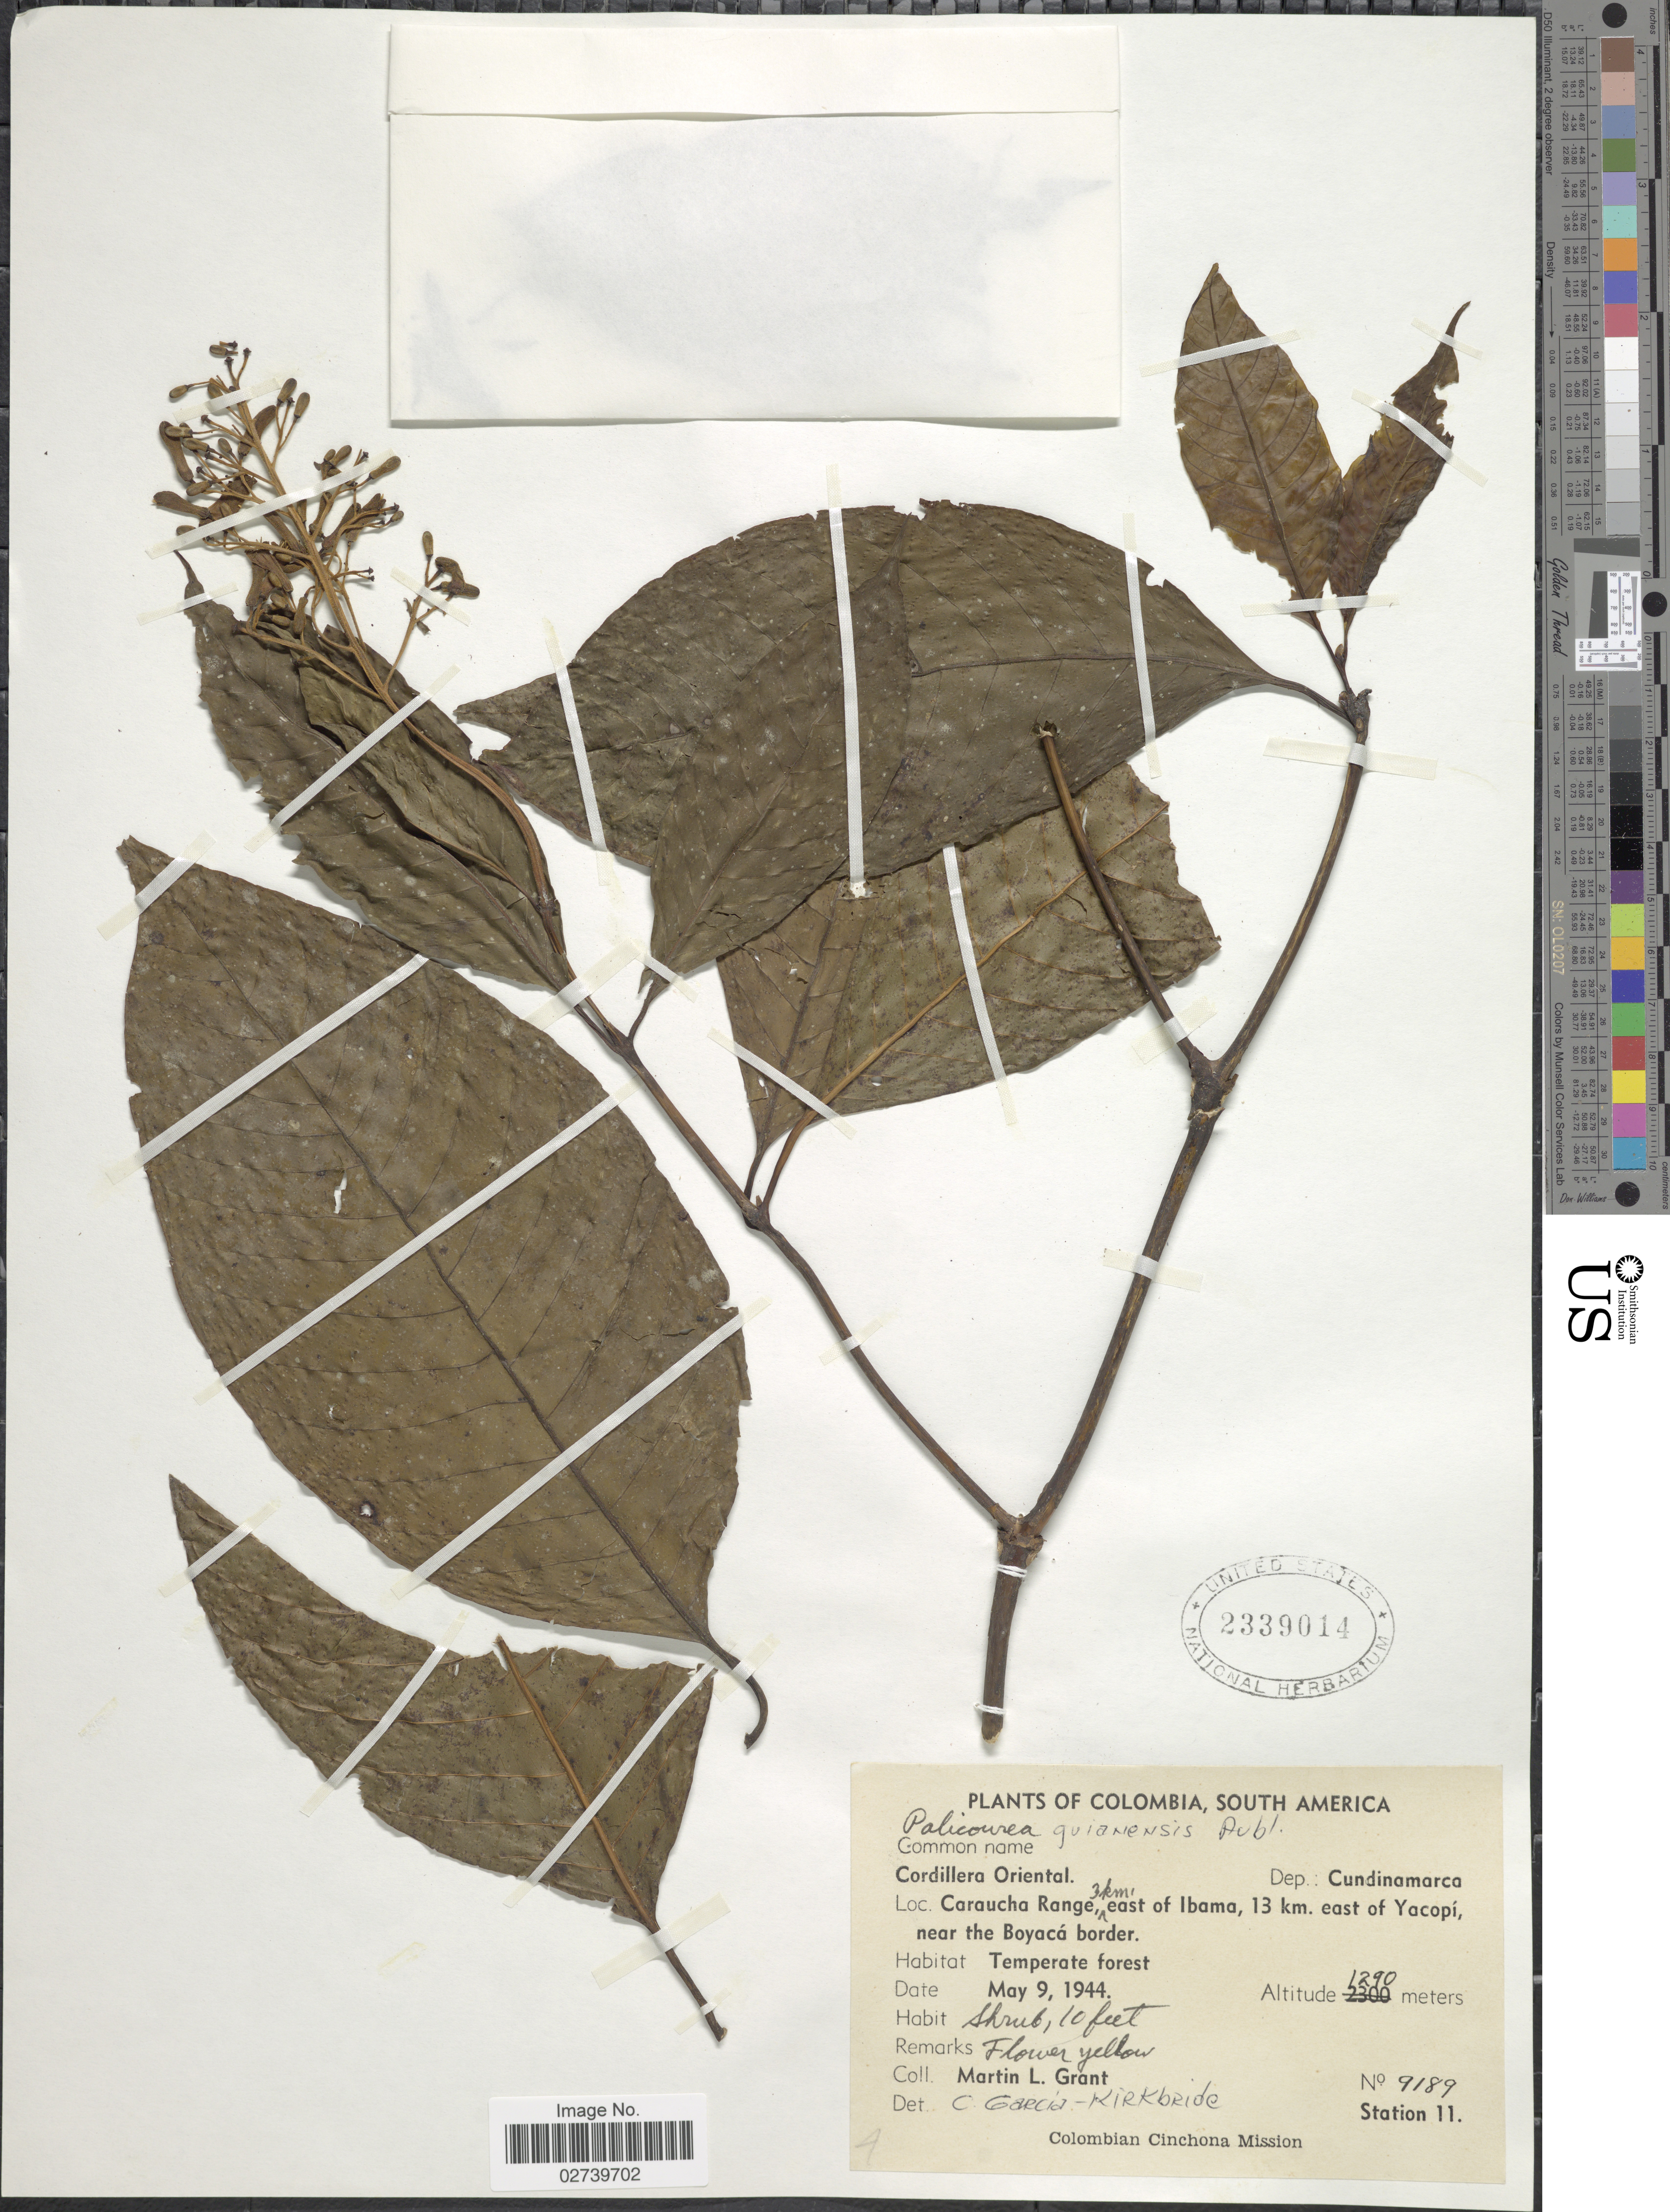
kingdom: Plantae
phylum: Tracheophyta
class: Magnoliopsida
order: Gentianales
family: Rubiaceae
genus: Palicourea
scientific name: Palicourea guianensis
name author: Aubl.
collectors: M. L. Grant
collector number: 9189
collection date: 1944-05-09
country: Colombia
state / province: Cundinamarca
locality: Cordillera Oriental. Caraucha Range, 3 km. east of Ibama, 13 km. east of Yacopí, near the Boyacá border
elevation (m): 1290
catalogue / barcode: US 2339014